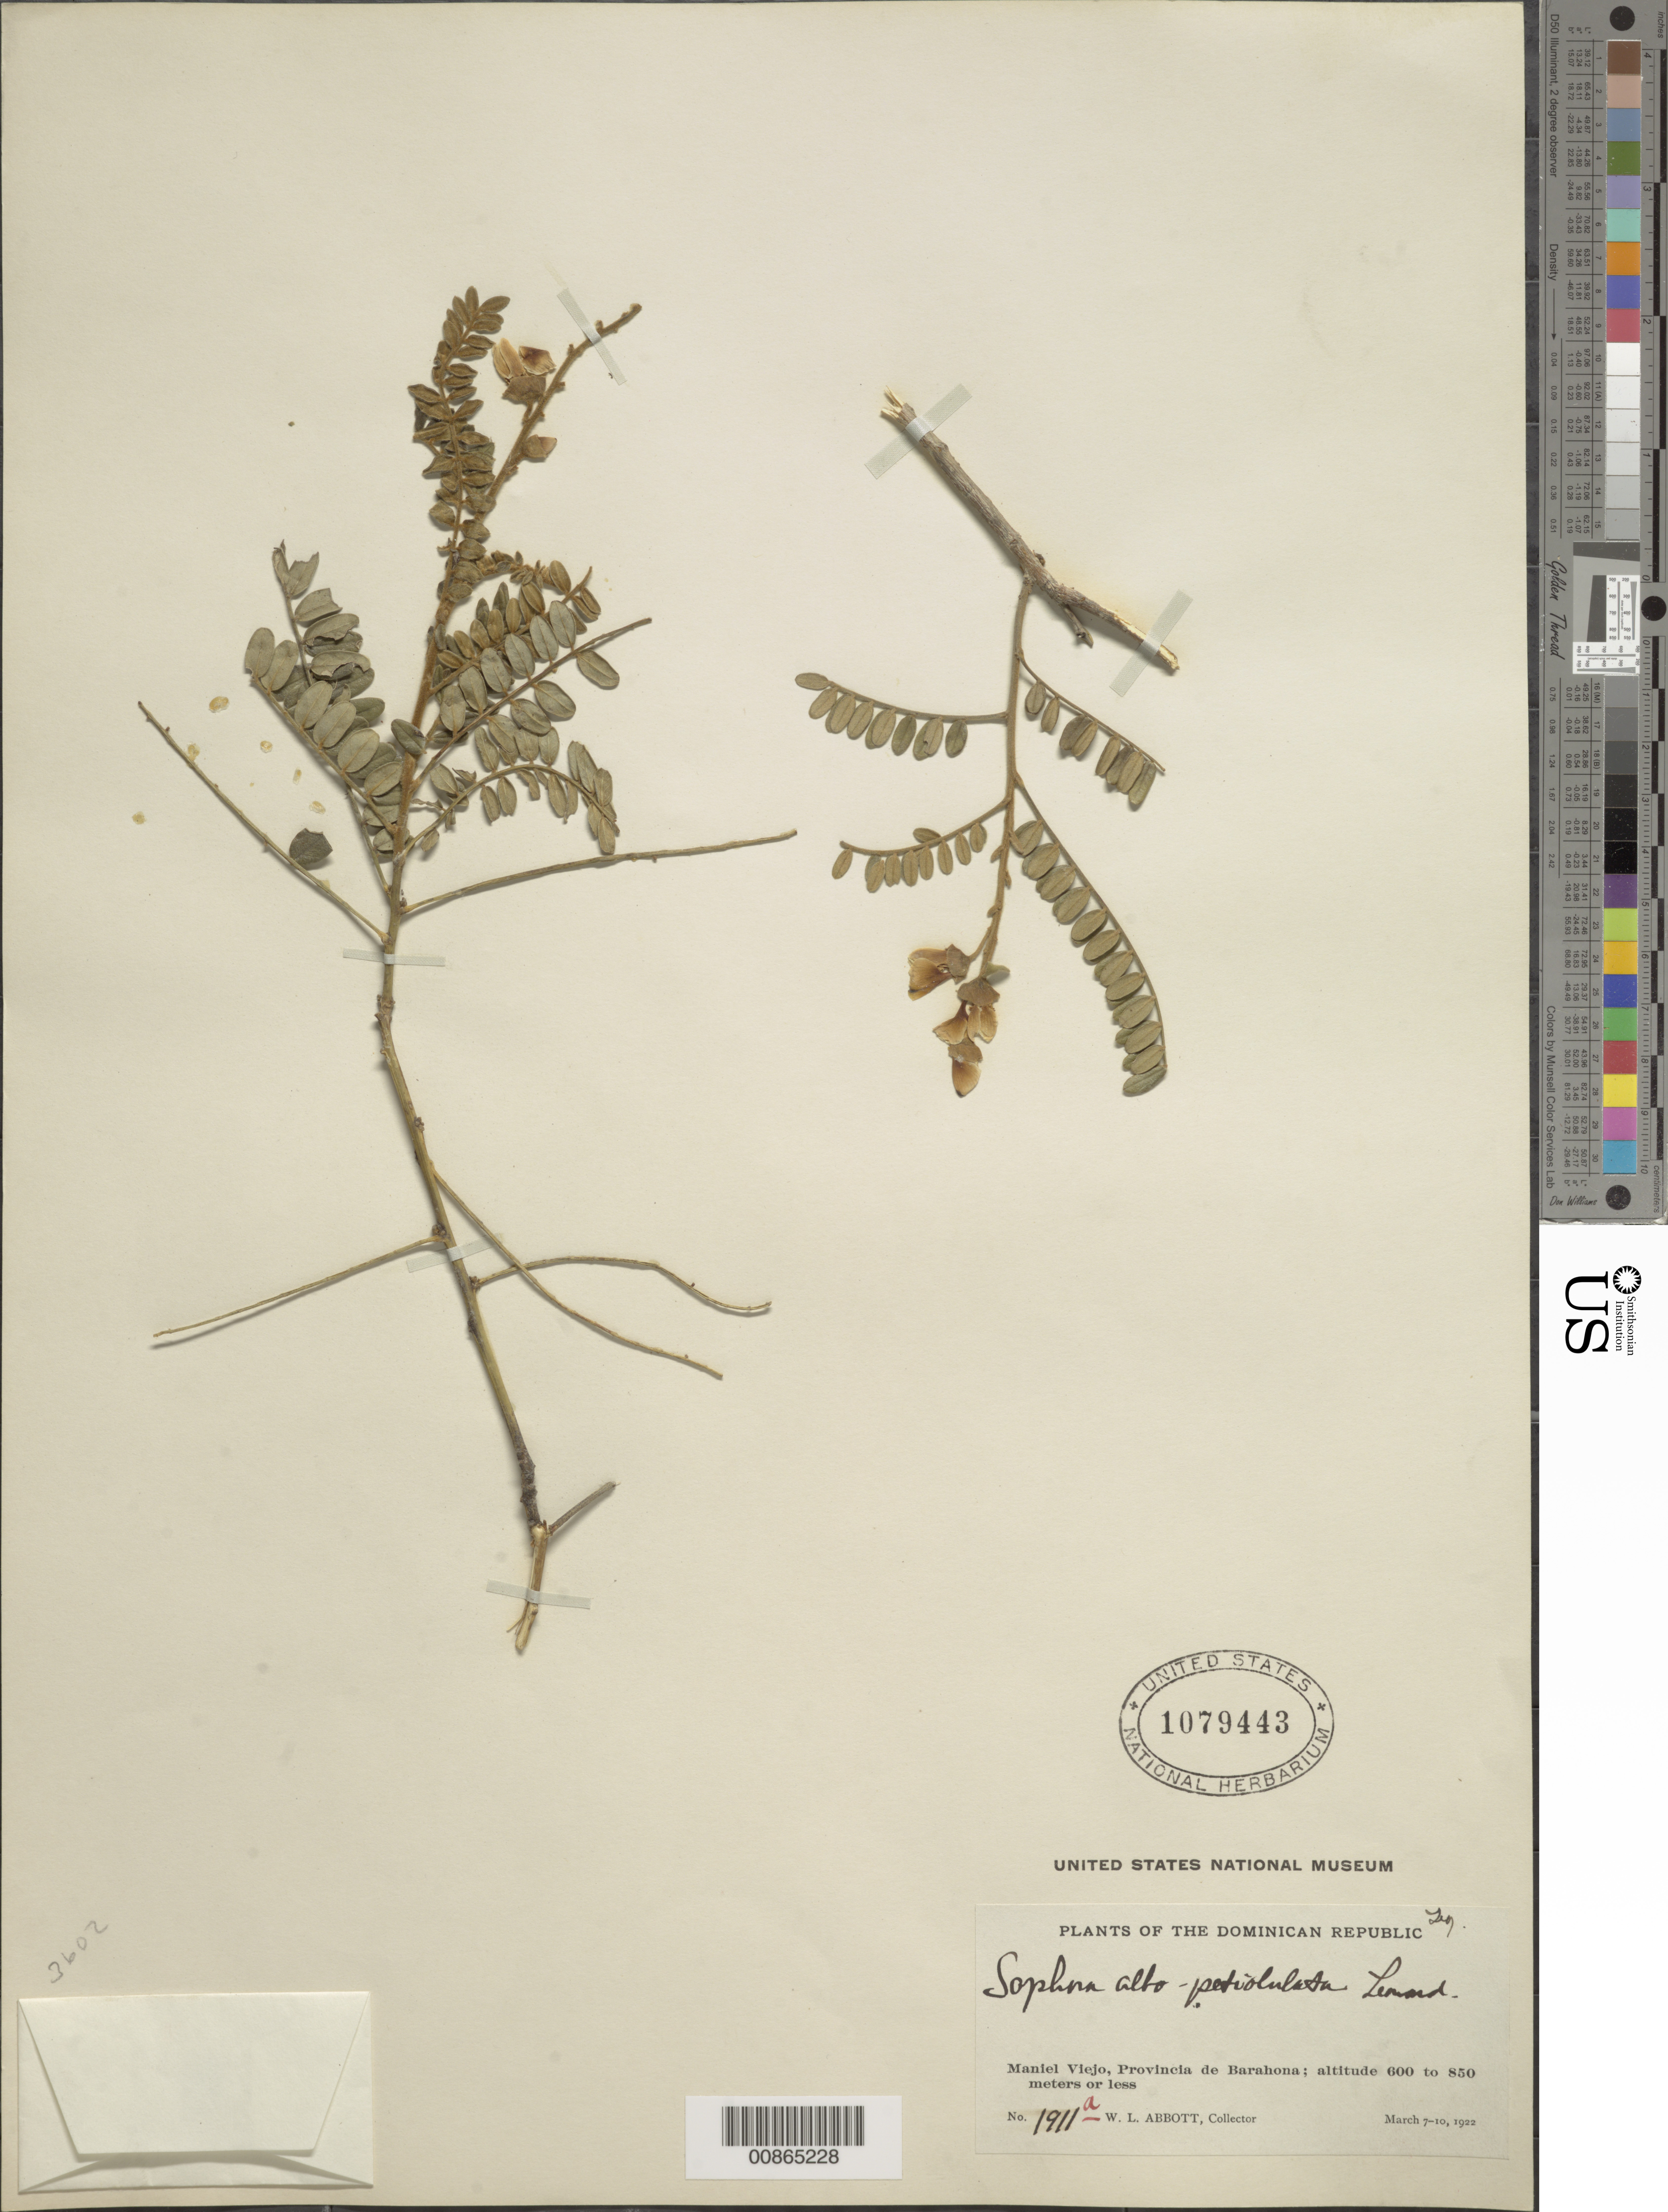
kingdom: Plantae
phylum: Tracheophyta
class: Magnoliopsida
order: Fabales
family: Fabaceae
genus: Sophora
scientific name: Sophora albo-petiolulata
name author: Leonard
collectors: W. L. Abbott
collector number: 1911a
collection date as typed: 07 Mar 1922 to 10 Mar 1922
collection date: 1922-03-07/1922-03-10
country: Dominican Republic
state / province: Barahona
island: Hispaniola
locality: Maniel Viejo.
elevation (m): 600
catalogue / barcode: US 1079443